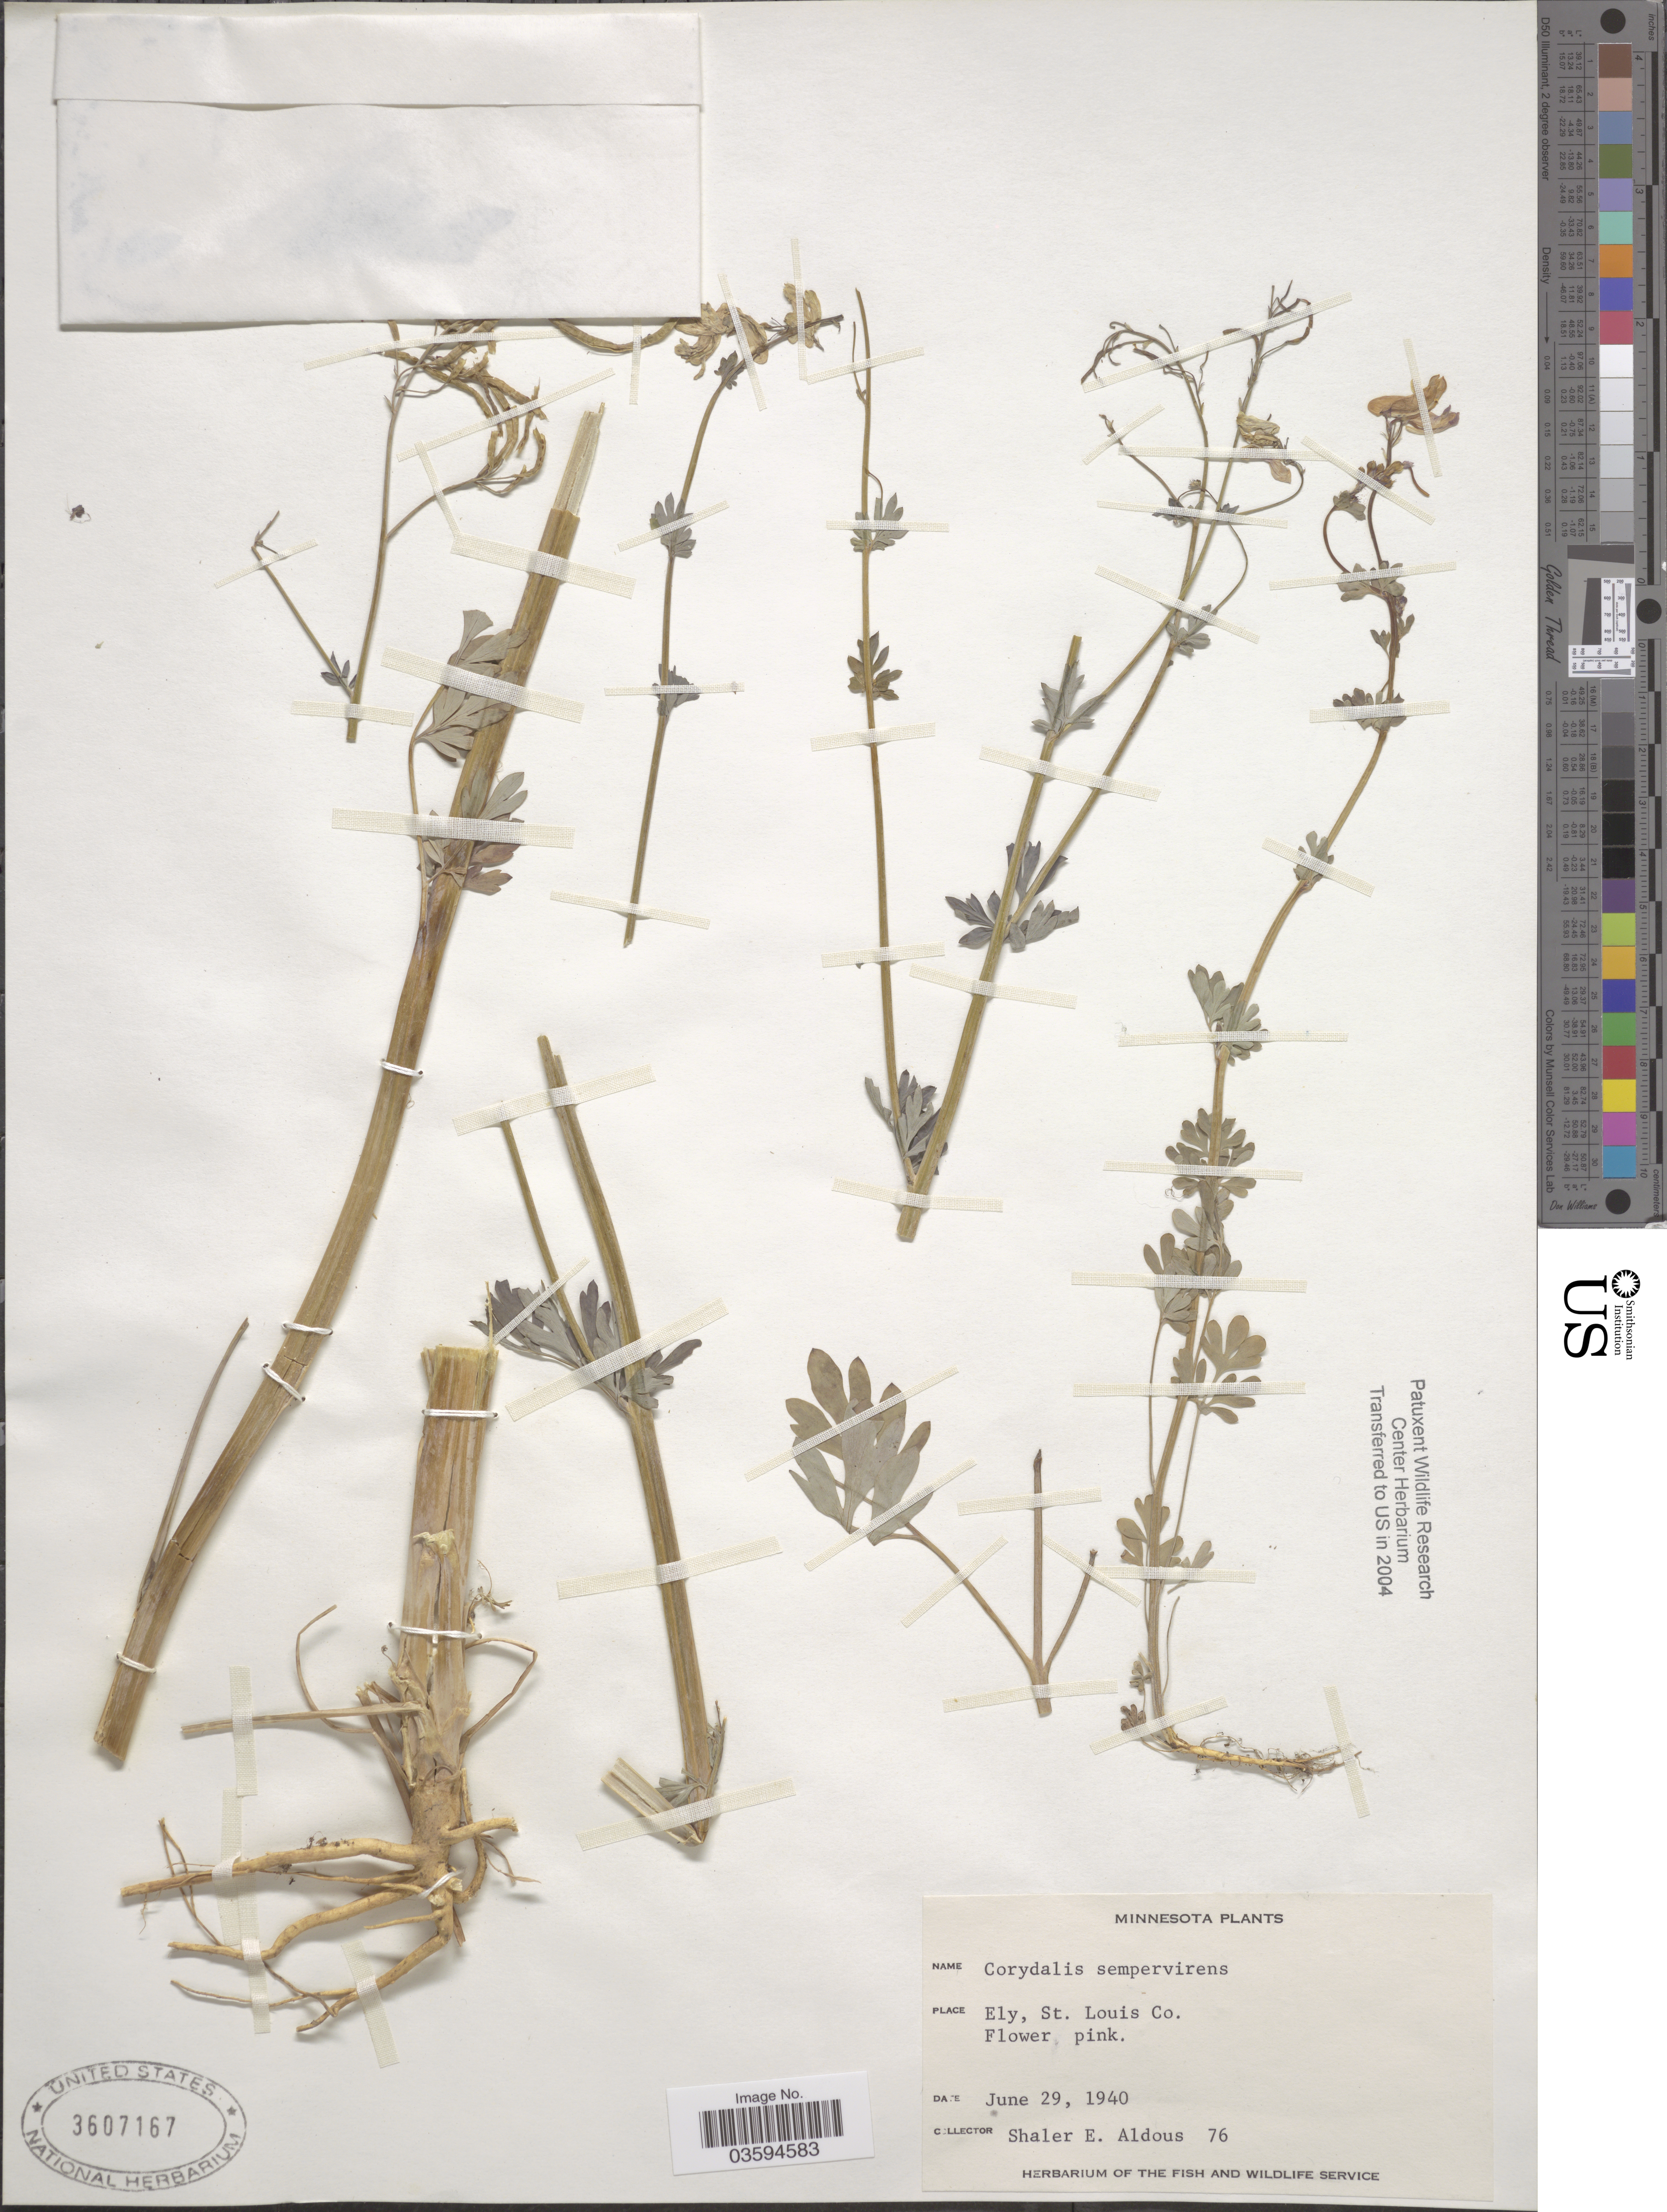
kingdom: Plantae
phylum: Tracheophyta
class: Magnoliopsida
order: Ranunculales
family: Papaveraceae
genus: Capnoides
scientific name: Capnoides sempervirens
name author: (L.) Borkh.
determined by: Strong, M. T., (US), Smithsonian Institution - National Museum of Natural History (UNITED STATES)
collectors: S. Aldous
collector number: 76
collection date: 1940-06-29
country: United States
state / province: Minnesota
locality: Ely, St. Louis Co.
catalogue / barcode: US 3607167